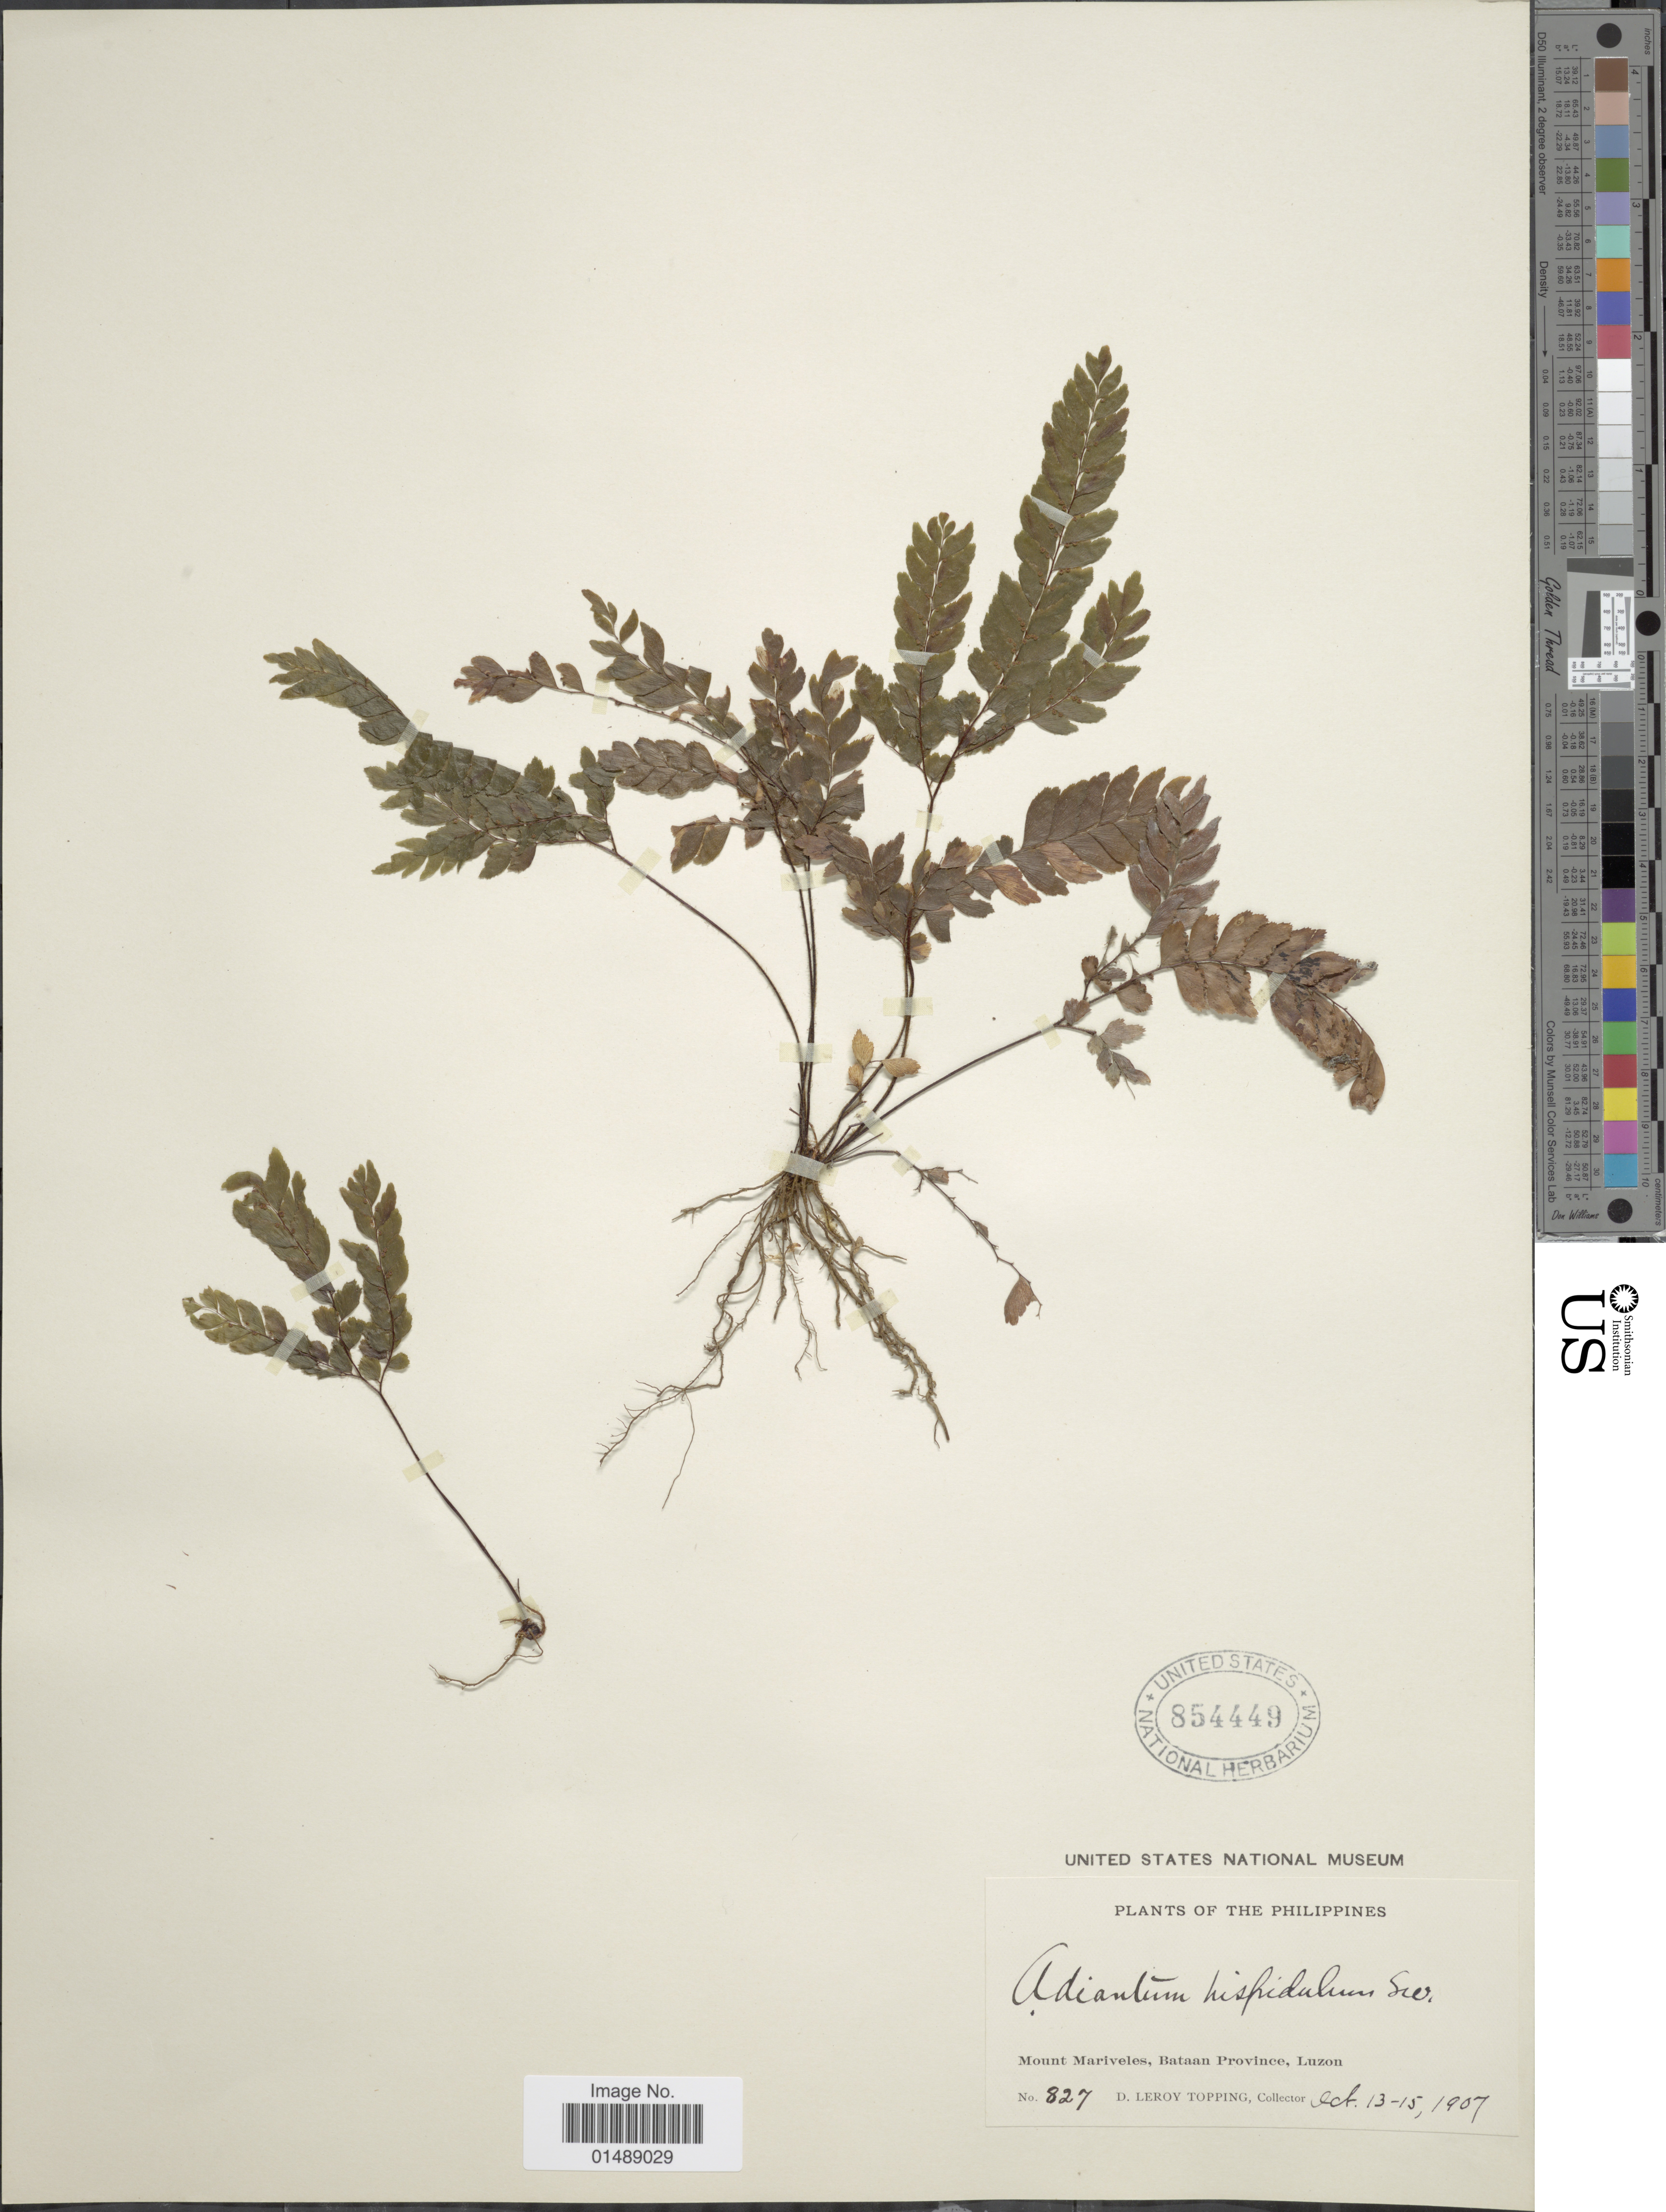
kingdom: Plantae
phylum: Tracheophyta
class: Polypodiopsida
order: Polypodiales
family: Pteridaceae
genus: Adiantum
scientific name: Adiantum hispidulum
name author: Sw.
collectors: D. L. Topping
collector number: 827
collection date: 1907-10-13/1907-10-15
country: Philippines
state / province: Cagayan Valley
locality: Mount Mariveles, Bataan Province, Luzon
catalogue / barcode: US 854449